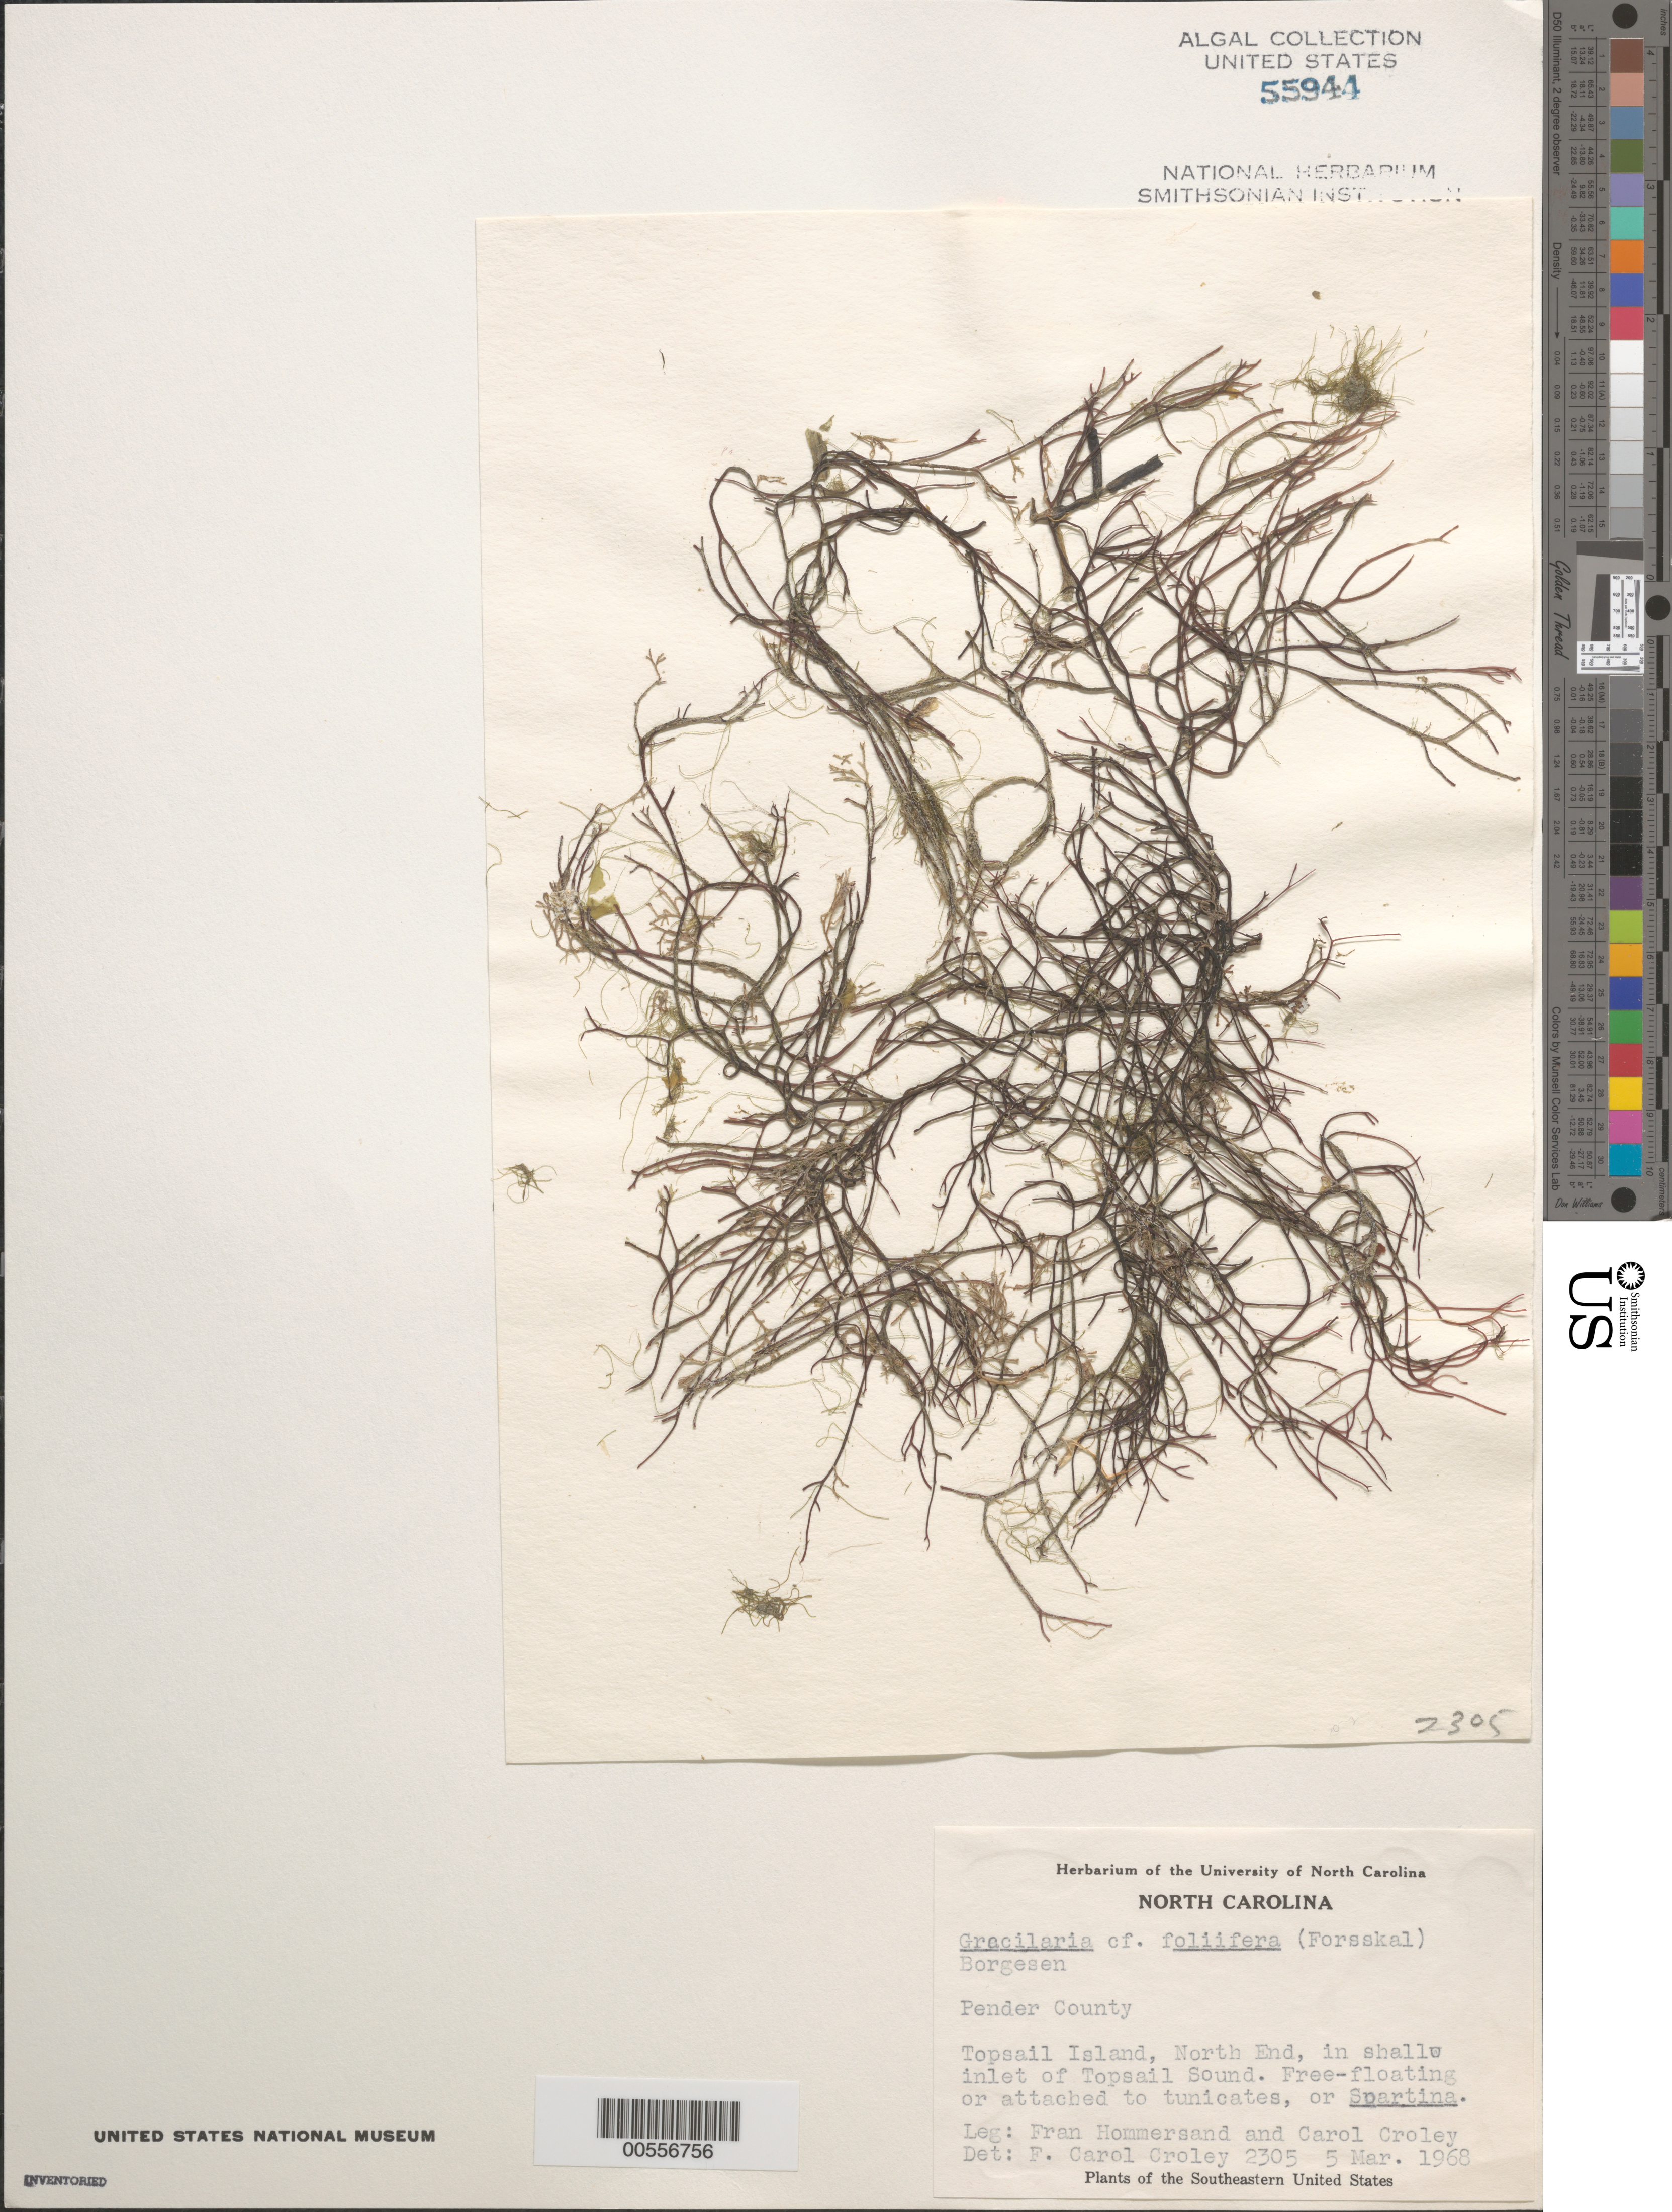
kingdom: Plantae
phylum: Rhodophyta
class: Florideophyceae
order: Gracilariales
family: Gracilariaceae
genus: Gracilaria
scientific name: Gracilaria foliifera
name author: (Forssk.) Børgesen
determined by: Croley, F. C.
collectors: M. H. Hommersand & F. C. Croley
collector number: FCC 2305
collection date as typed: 05 Mar 1968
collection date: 1968-03-05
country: United States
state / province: North Carolina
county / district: Pender County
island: Topsail Island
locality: Topsail Sound Inlet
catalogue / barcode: US 55944